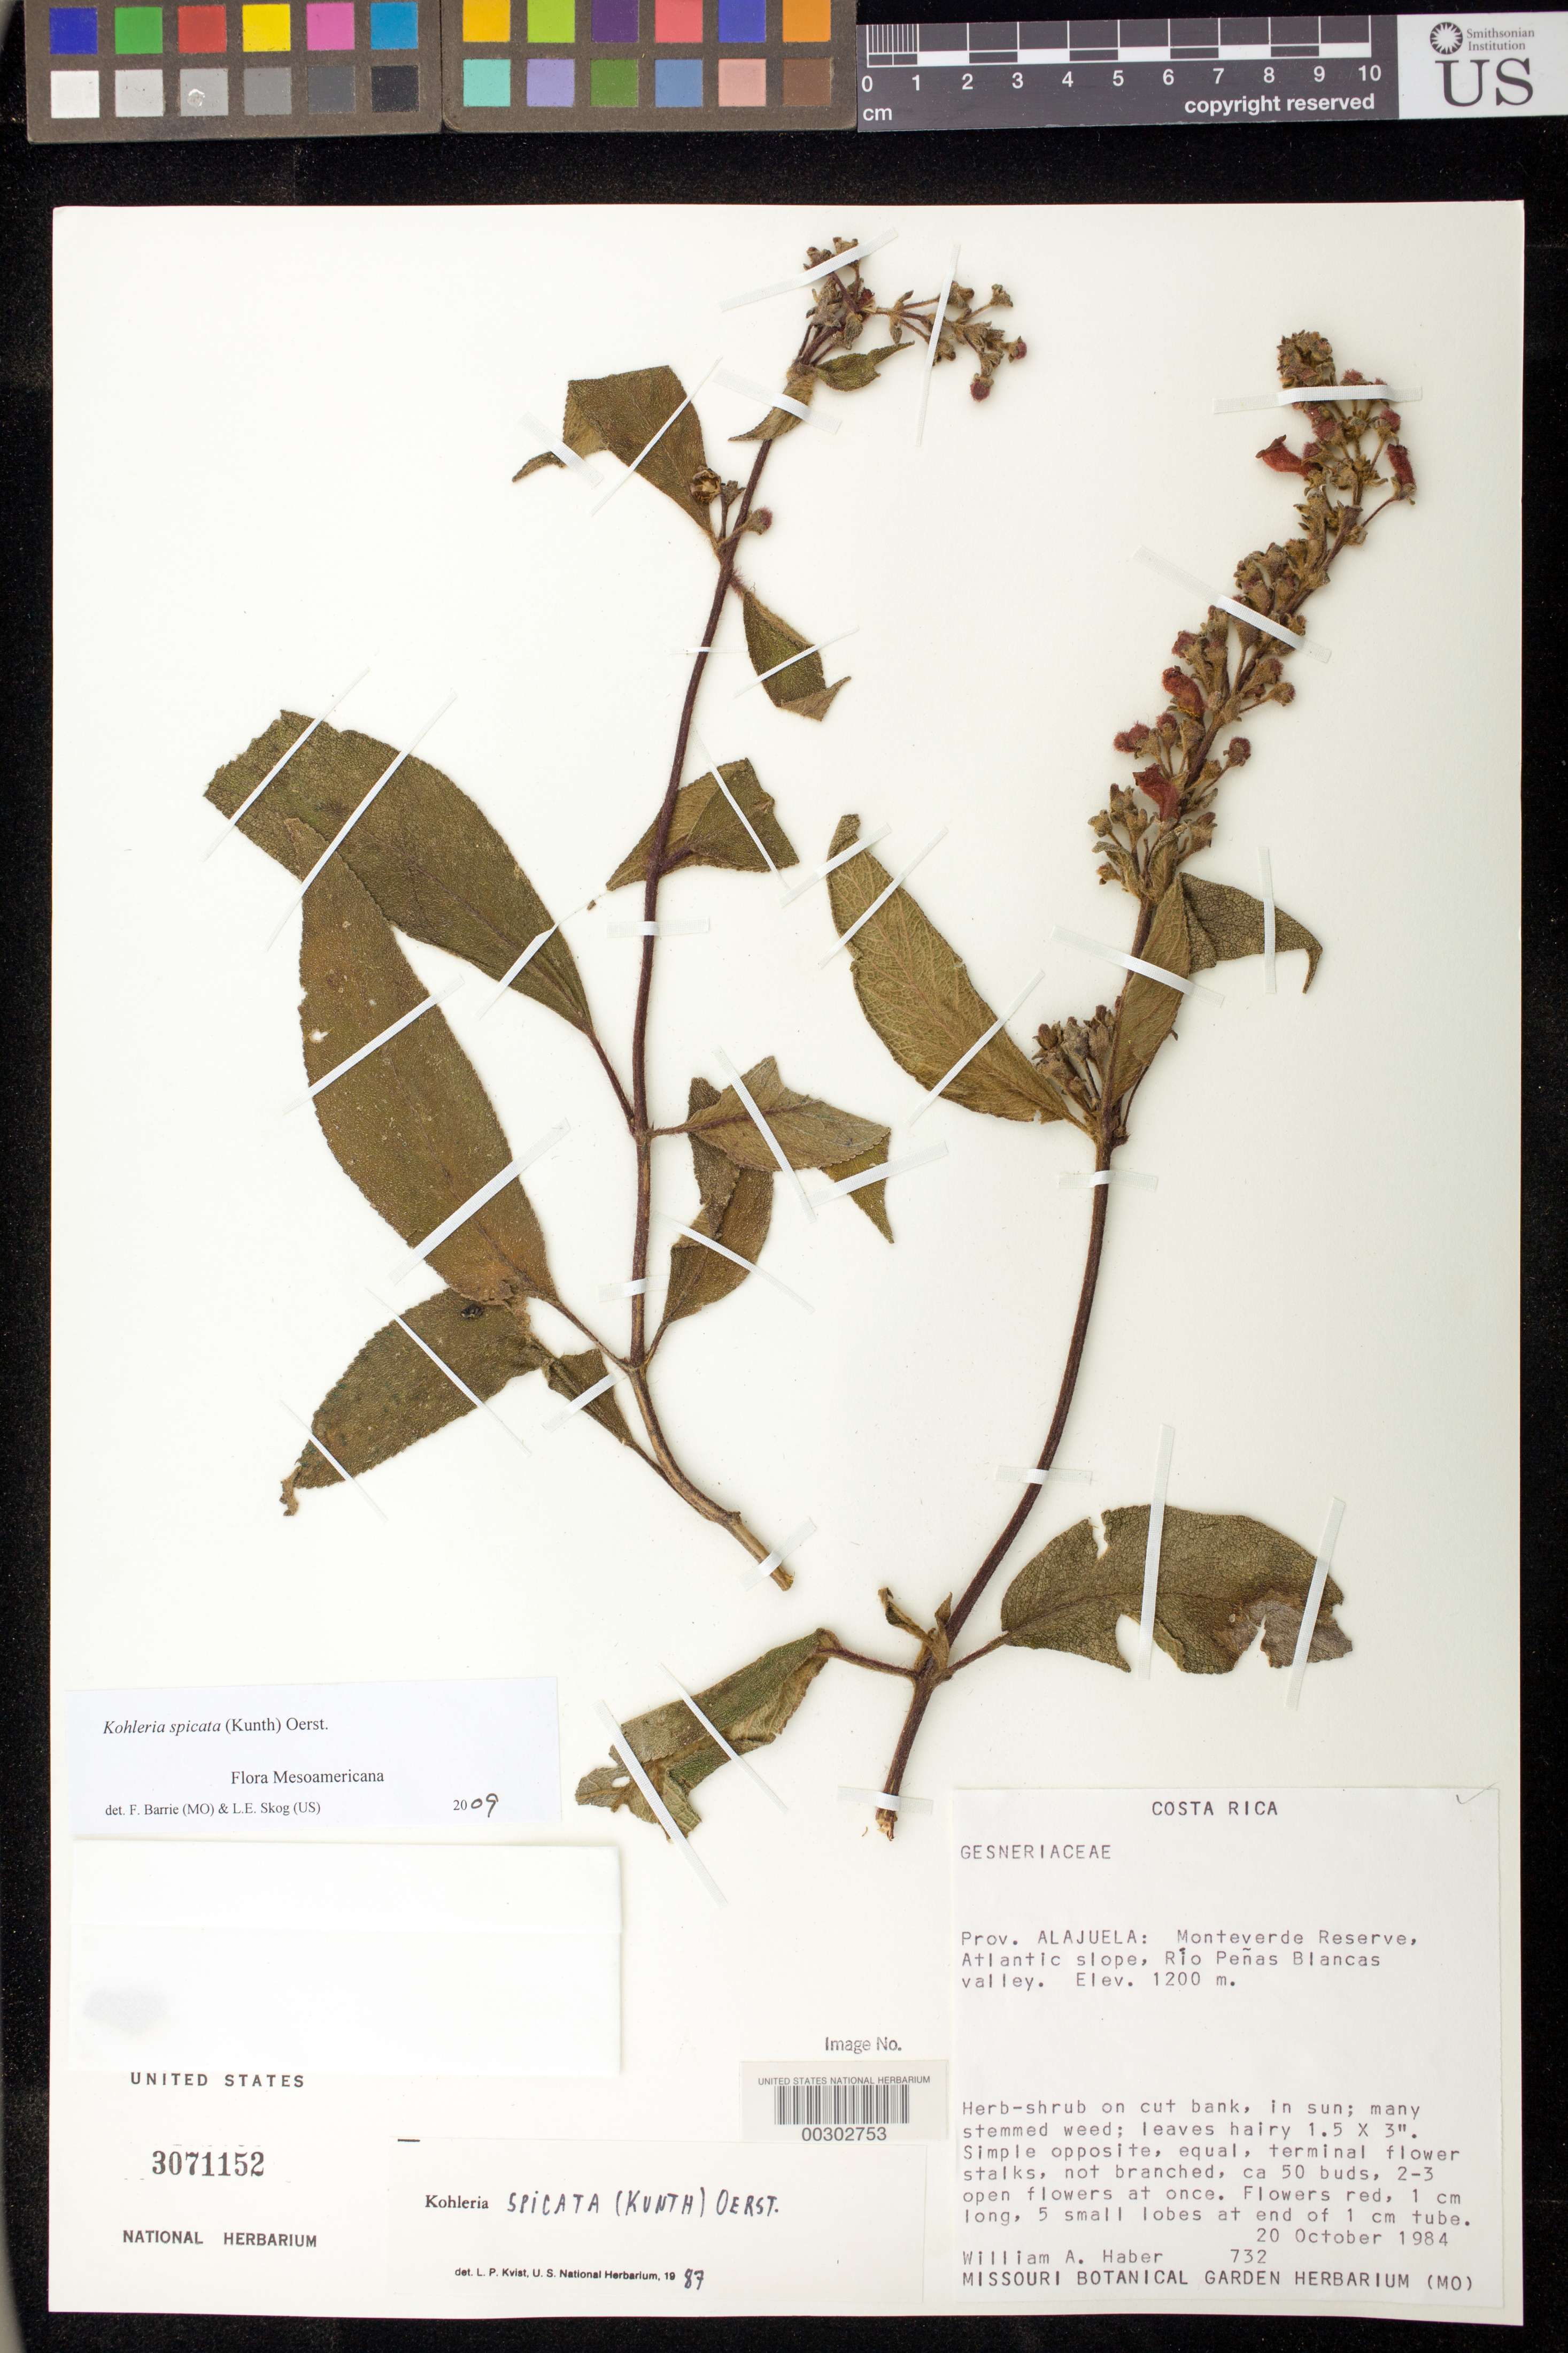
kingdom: Plantae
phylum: Tracheophyta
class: Magnoliopsida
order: Lamiales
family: Gesneriaceae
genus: Kohleria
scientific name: Kohleria spicata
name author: (Kunth) Oerst.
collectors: W. A. Haber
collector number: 732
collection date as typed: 20 Oct 1984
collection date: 1984-10-20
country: Costa Rica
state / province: Alajuela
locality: Monteverde Reserve, Atlantic slope, Rio Penas Blancas valley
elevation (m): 1200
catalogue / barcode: US 3071152